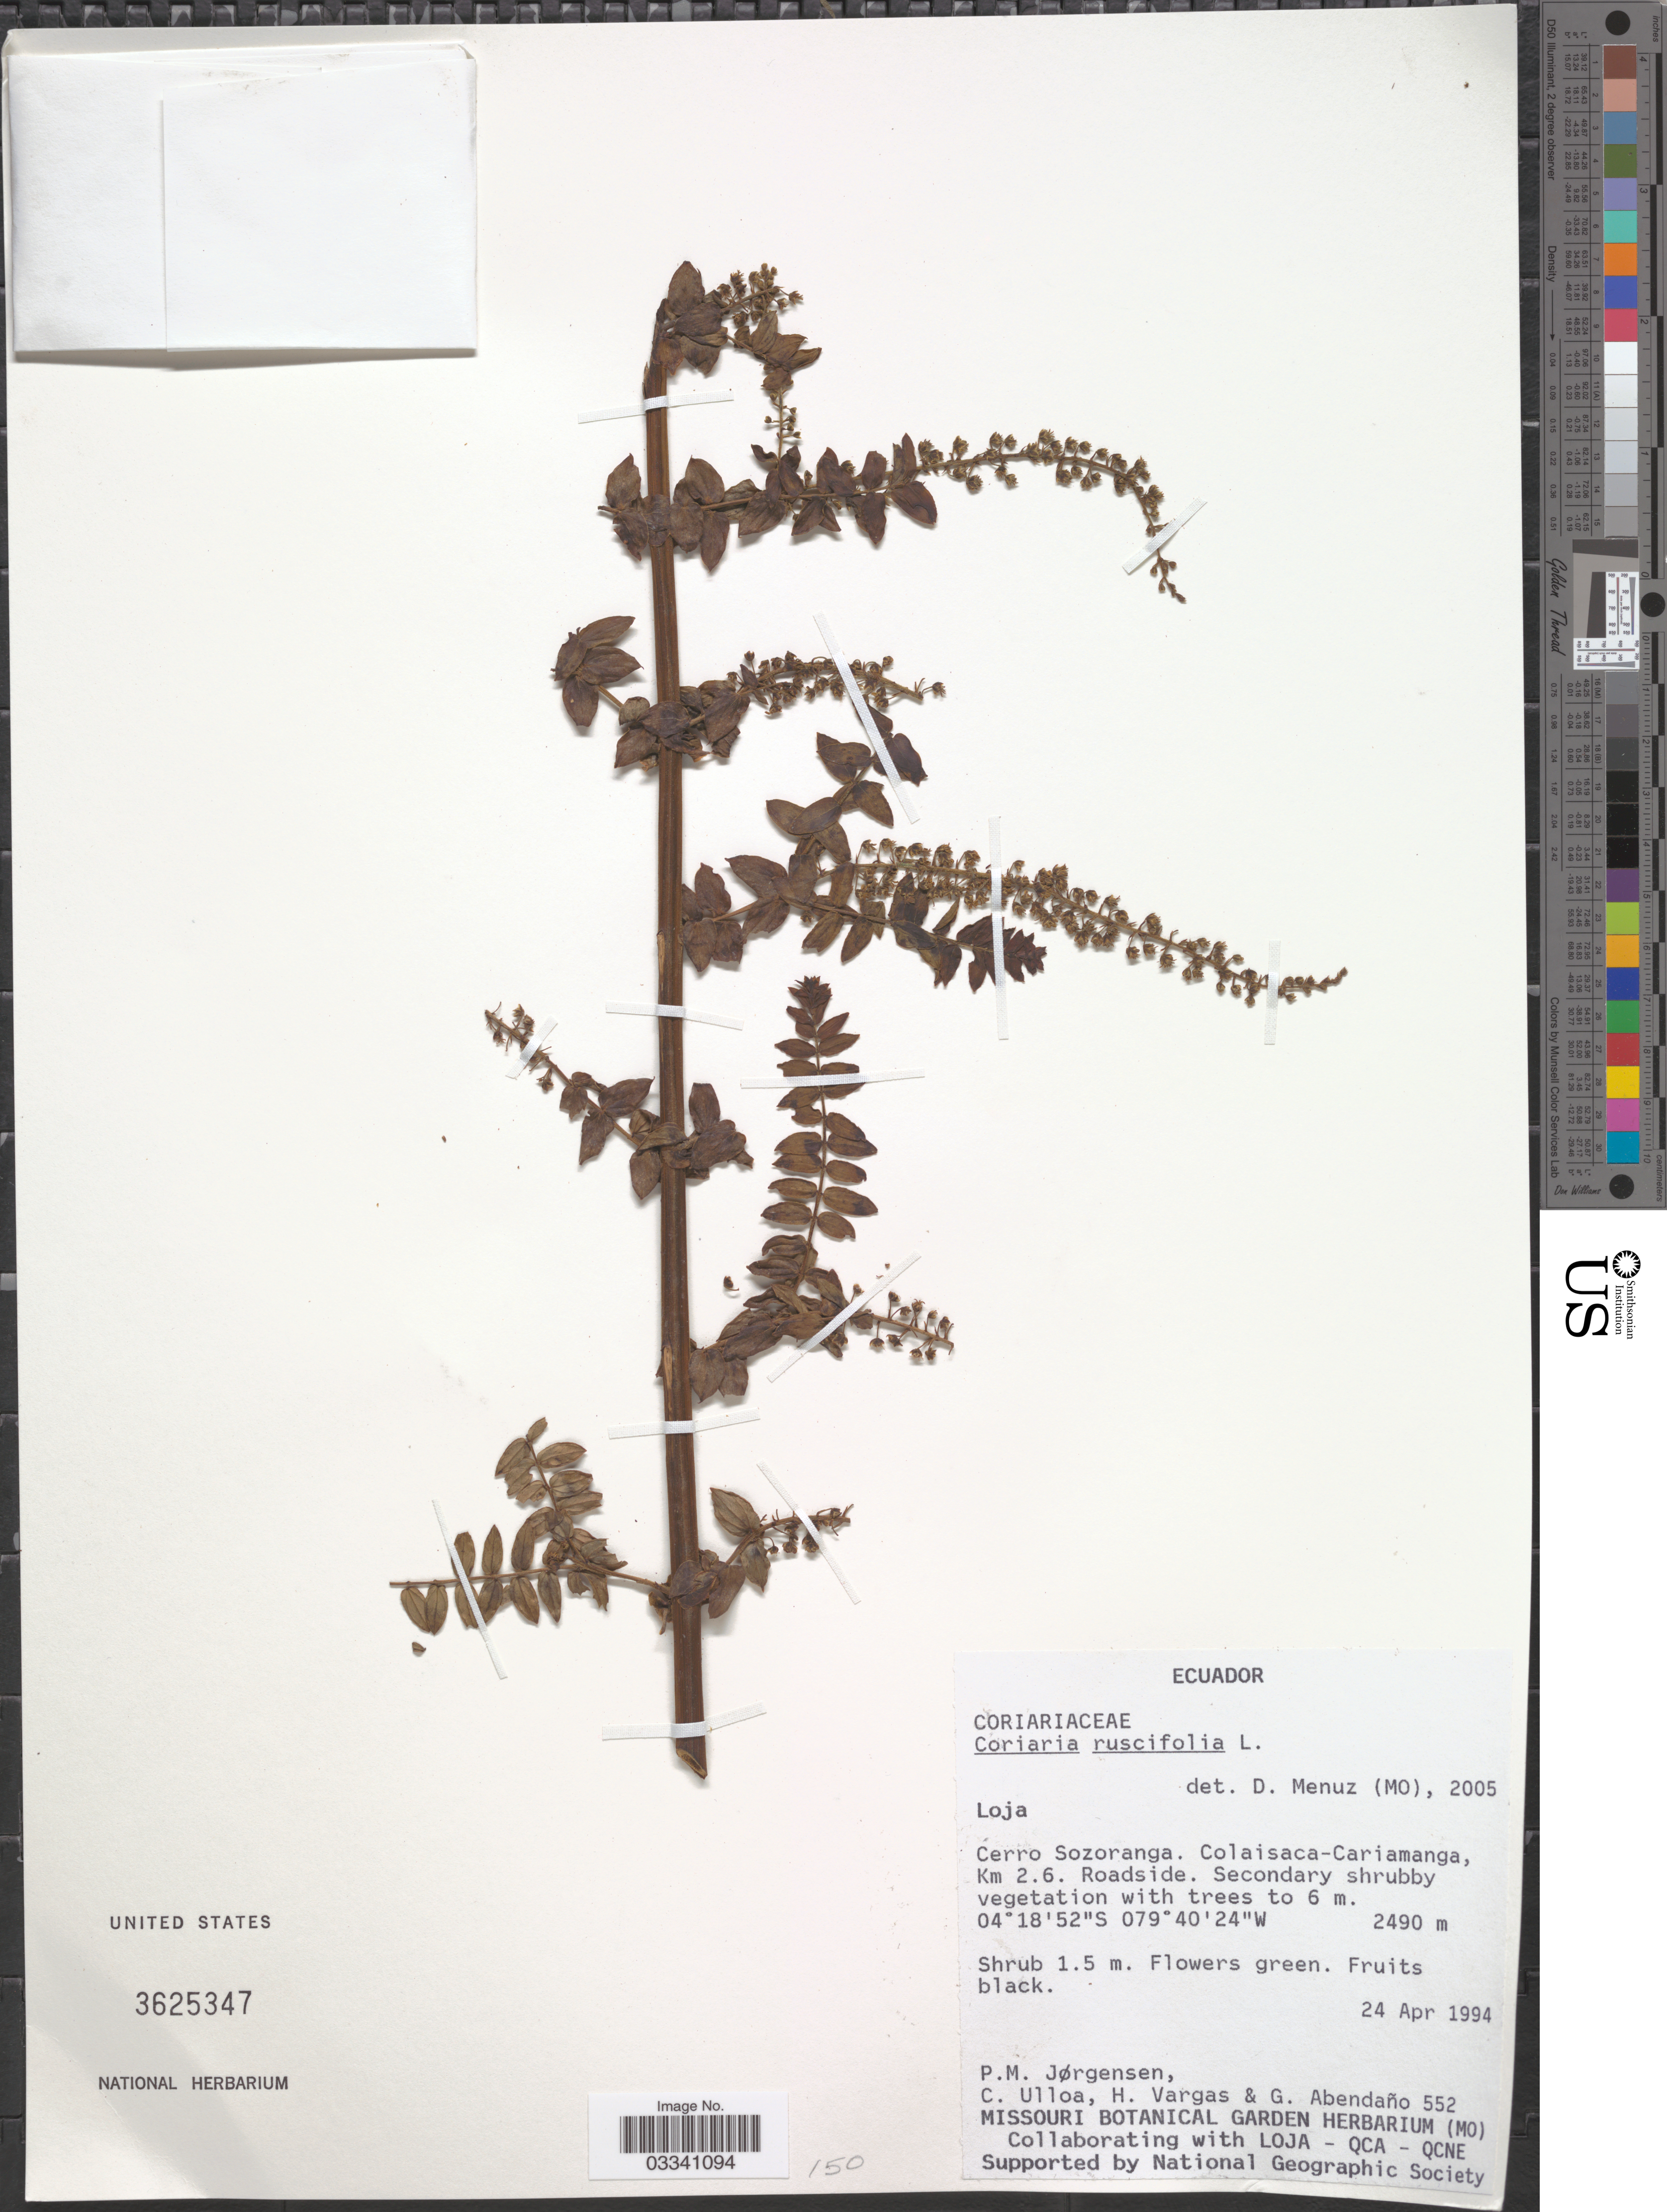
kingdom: Plantae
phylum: Tracheophyta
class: Magnoliopsida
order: Cucurbitales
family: Coriariaceae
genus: Coriaria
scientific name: Coriaria ruscifolia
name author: L.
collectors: P. M. Jørgensen, C. Ulloa, H. Vargas & G. Abendaño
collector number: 552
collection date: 1994-04-24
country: Ecuador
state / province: Loja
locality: Cerro Sozoranga. Colaisaca-Cariamanga, Km 2.6.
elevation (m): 2490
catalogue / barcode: US 3625347